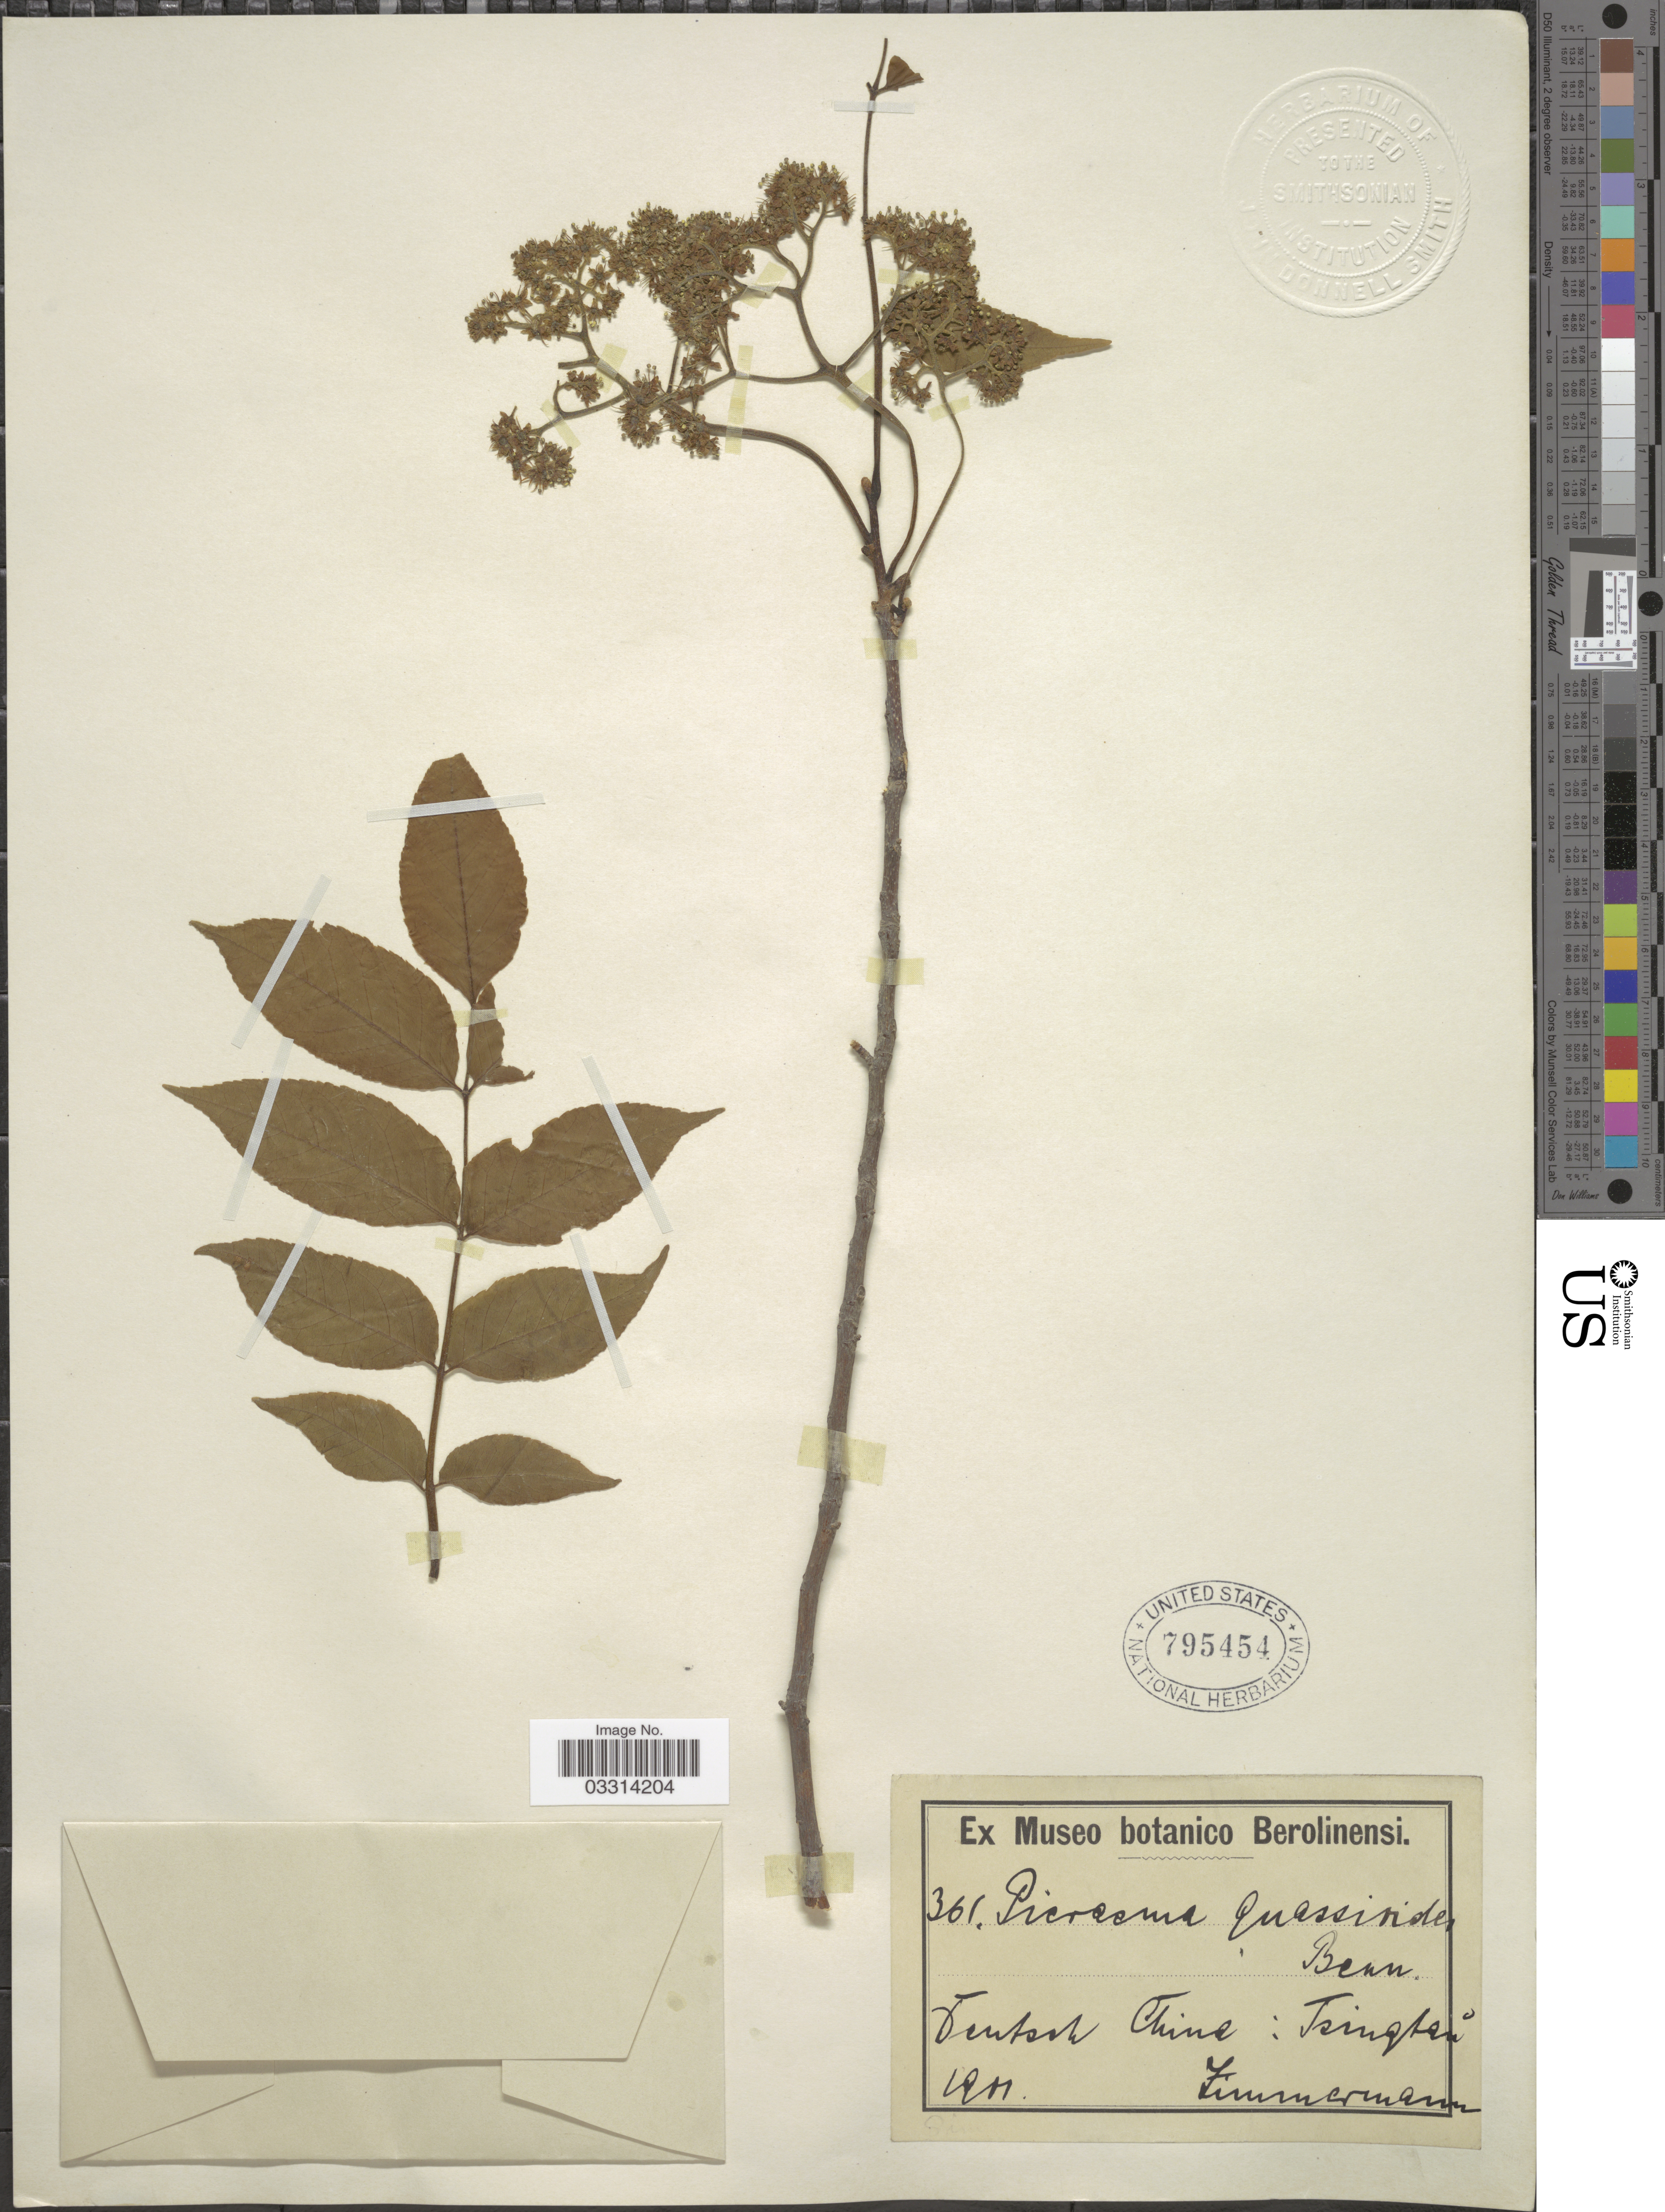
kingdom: Plantae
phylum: Tracheophyta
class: Magnoliopsida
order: Sapindales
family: Simaroubaceae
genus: Picrasma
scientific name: Picrasma quassioides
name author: (D. Don) Benn.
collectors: -. Zimmermann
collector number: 361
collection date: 1901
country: China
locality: Deutsch China: Tsingtau.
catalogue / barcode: US 795454